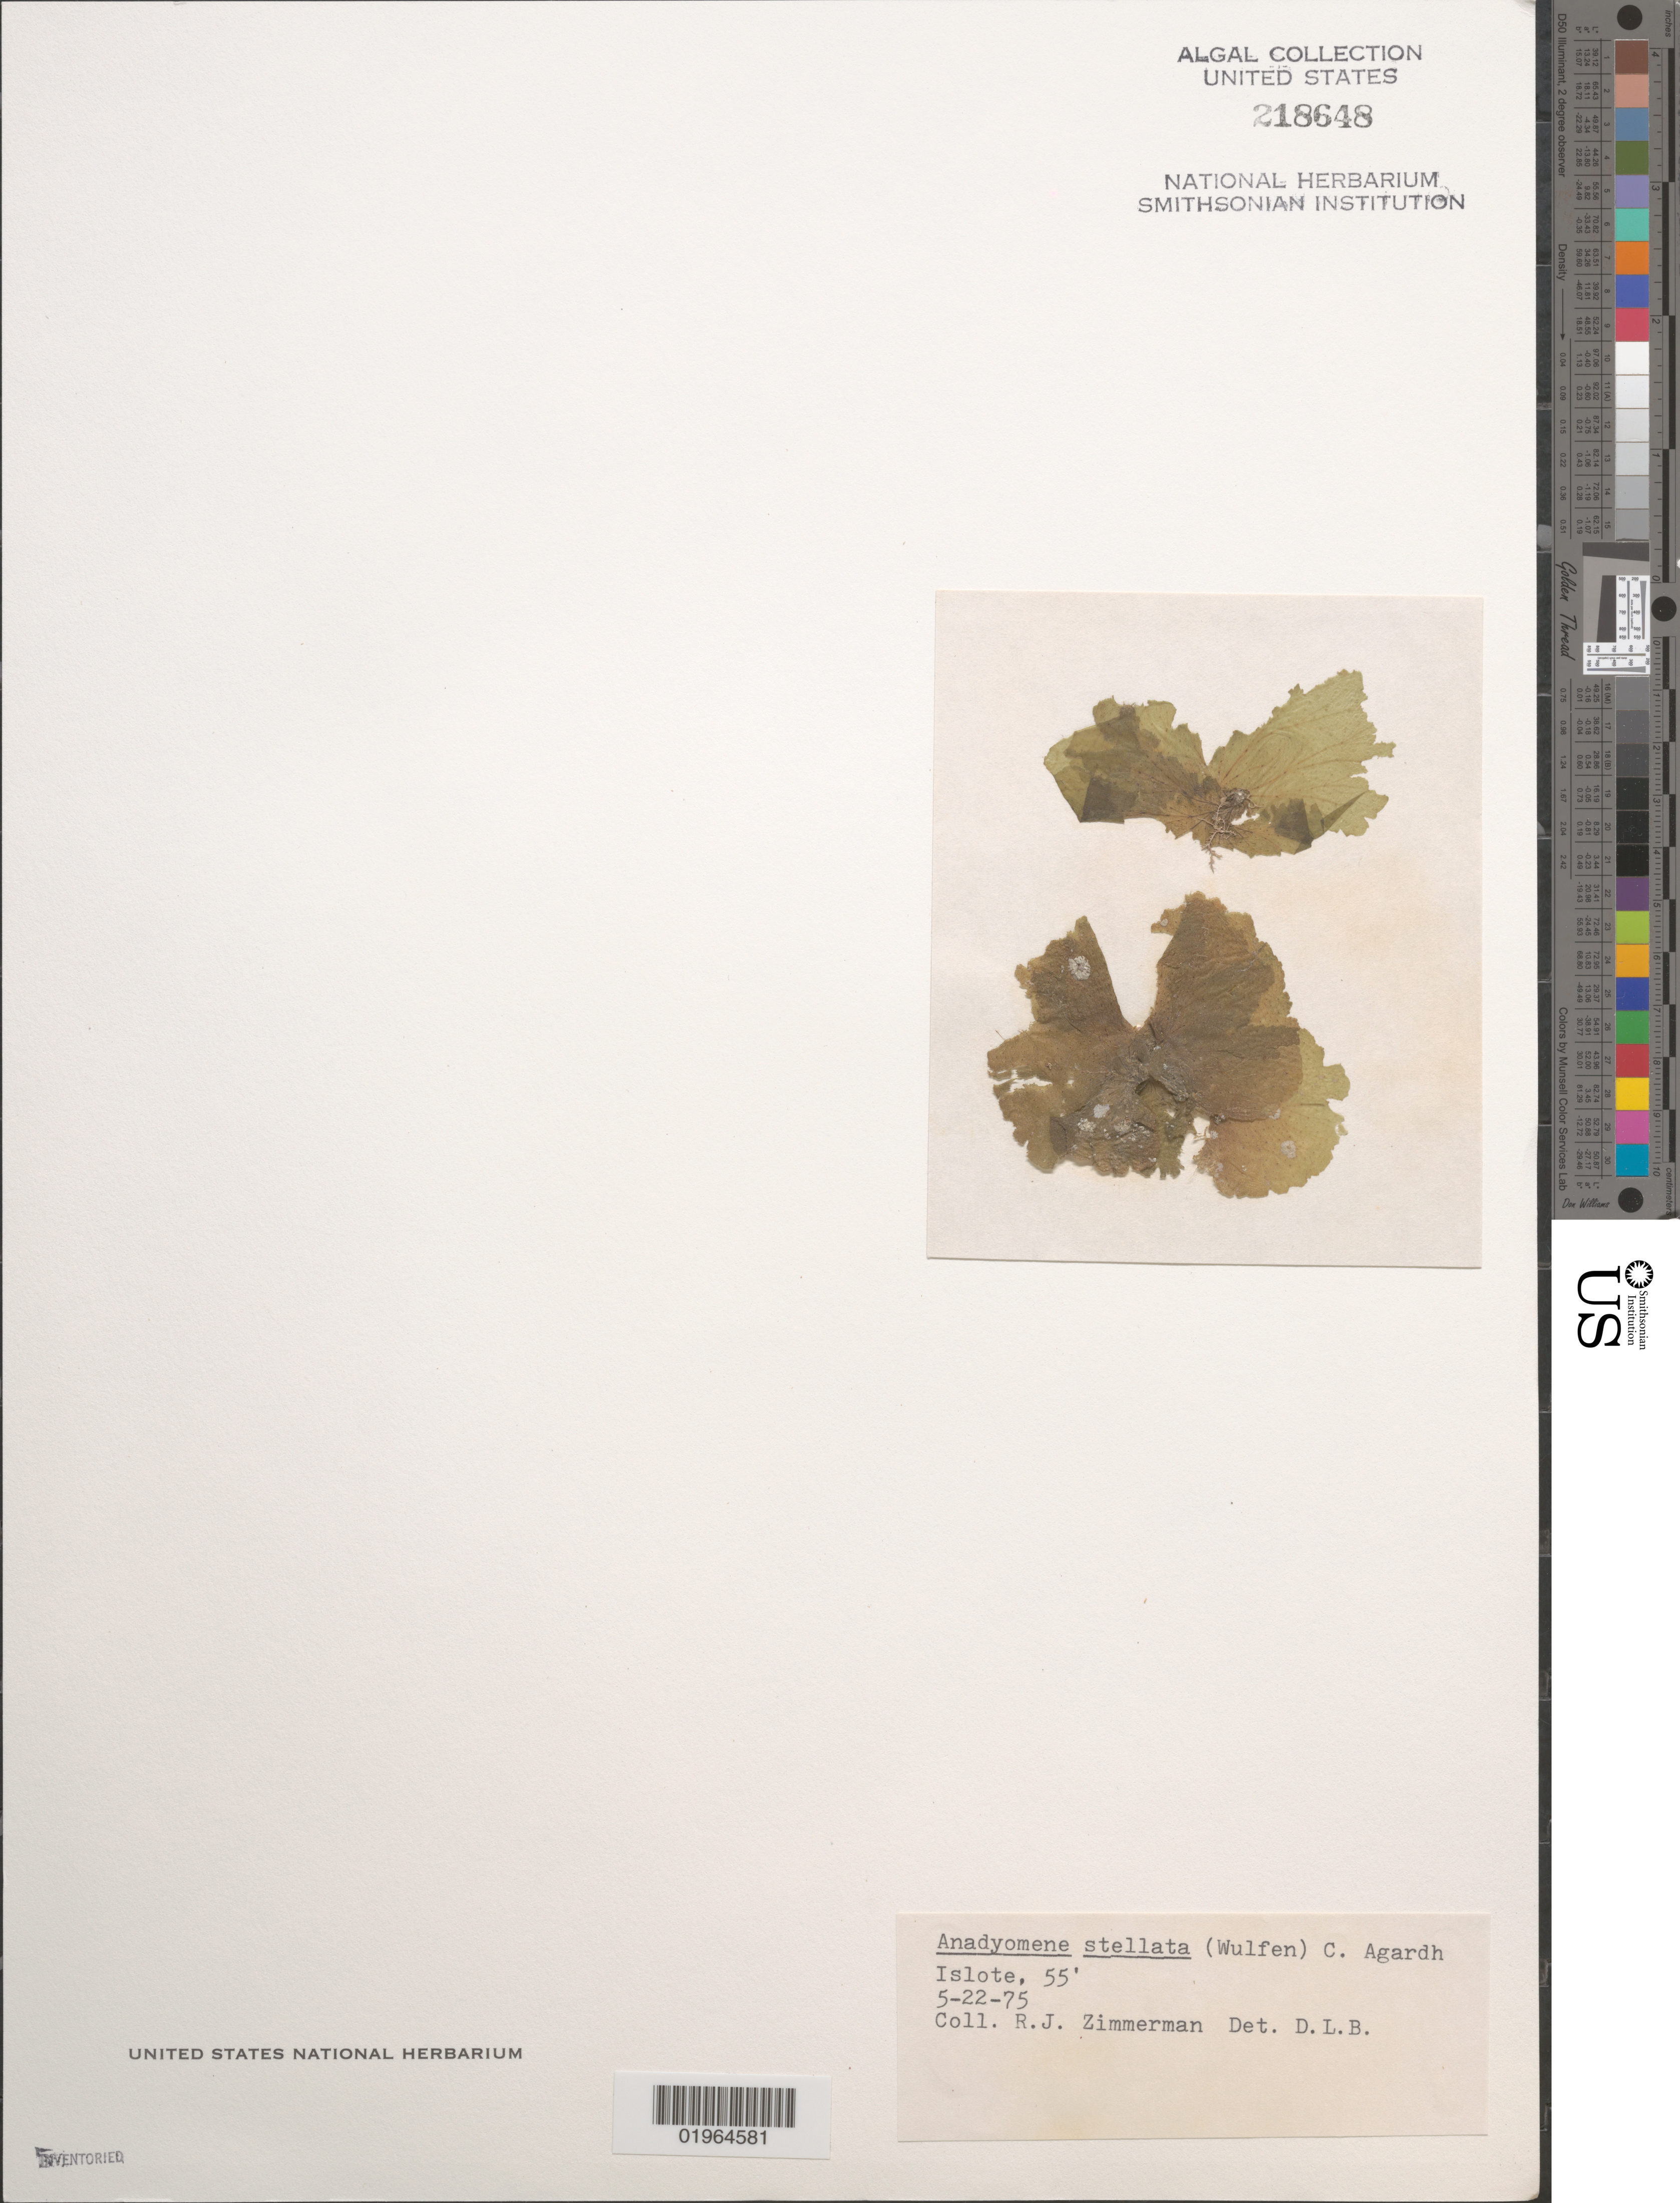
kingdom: Plantae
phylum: Chlorophyta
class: Ulvophyceae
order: Cladophorales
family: Anadyomenaceae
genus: Anadyomene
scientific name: Anadyomene stellata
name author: (Wulfen) C. Agardh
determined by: Ballantine, D. L.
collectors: R. J. Zimmerman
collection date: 1975-05-22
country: Puerto Rico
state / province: Arecibo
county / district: Islote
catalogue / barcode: US 218648